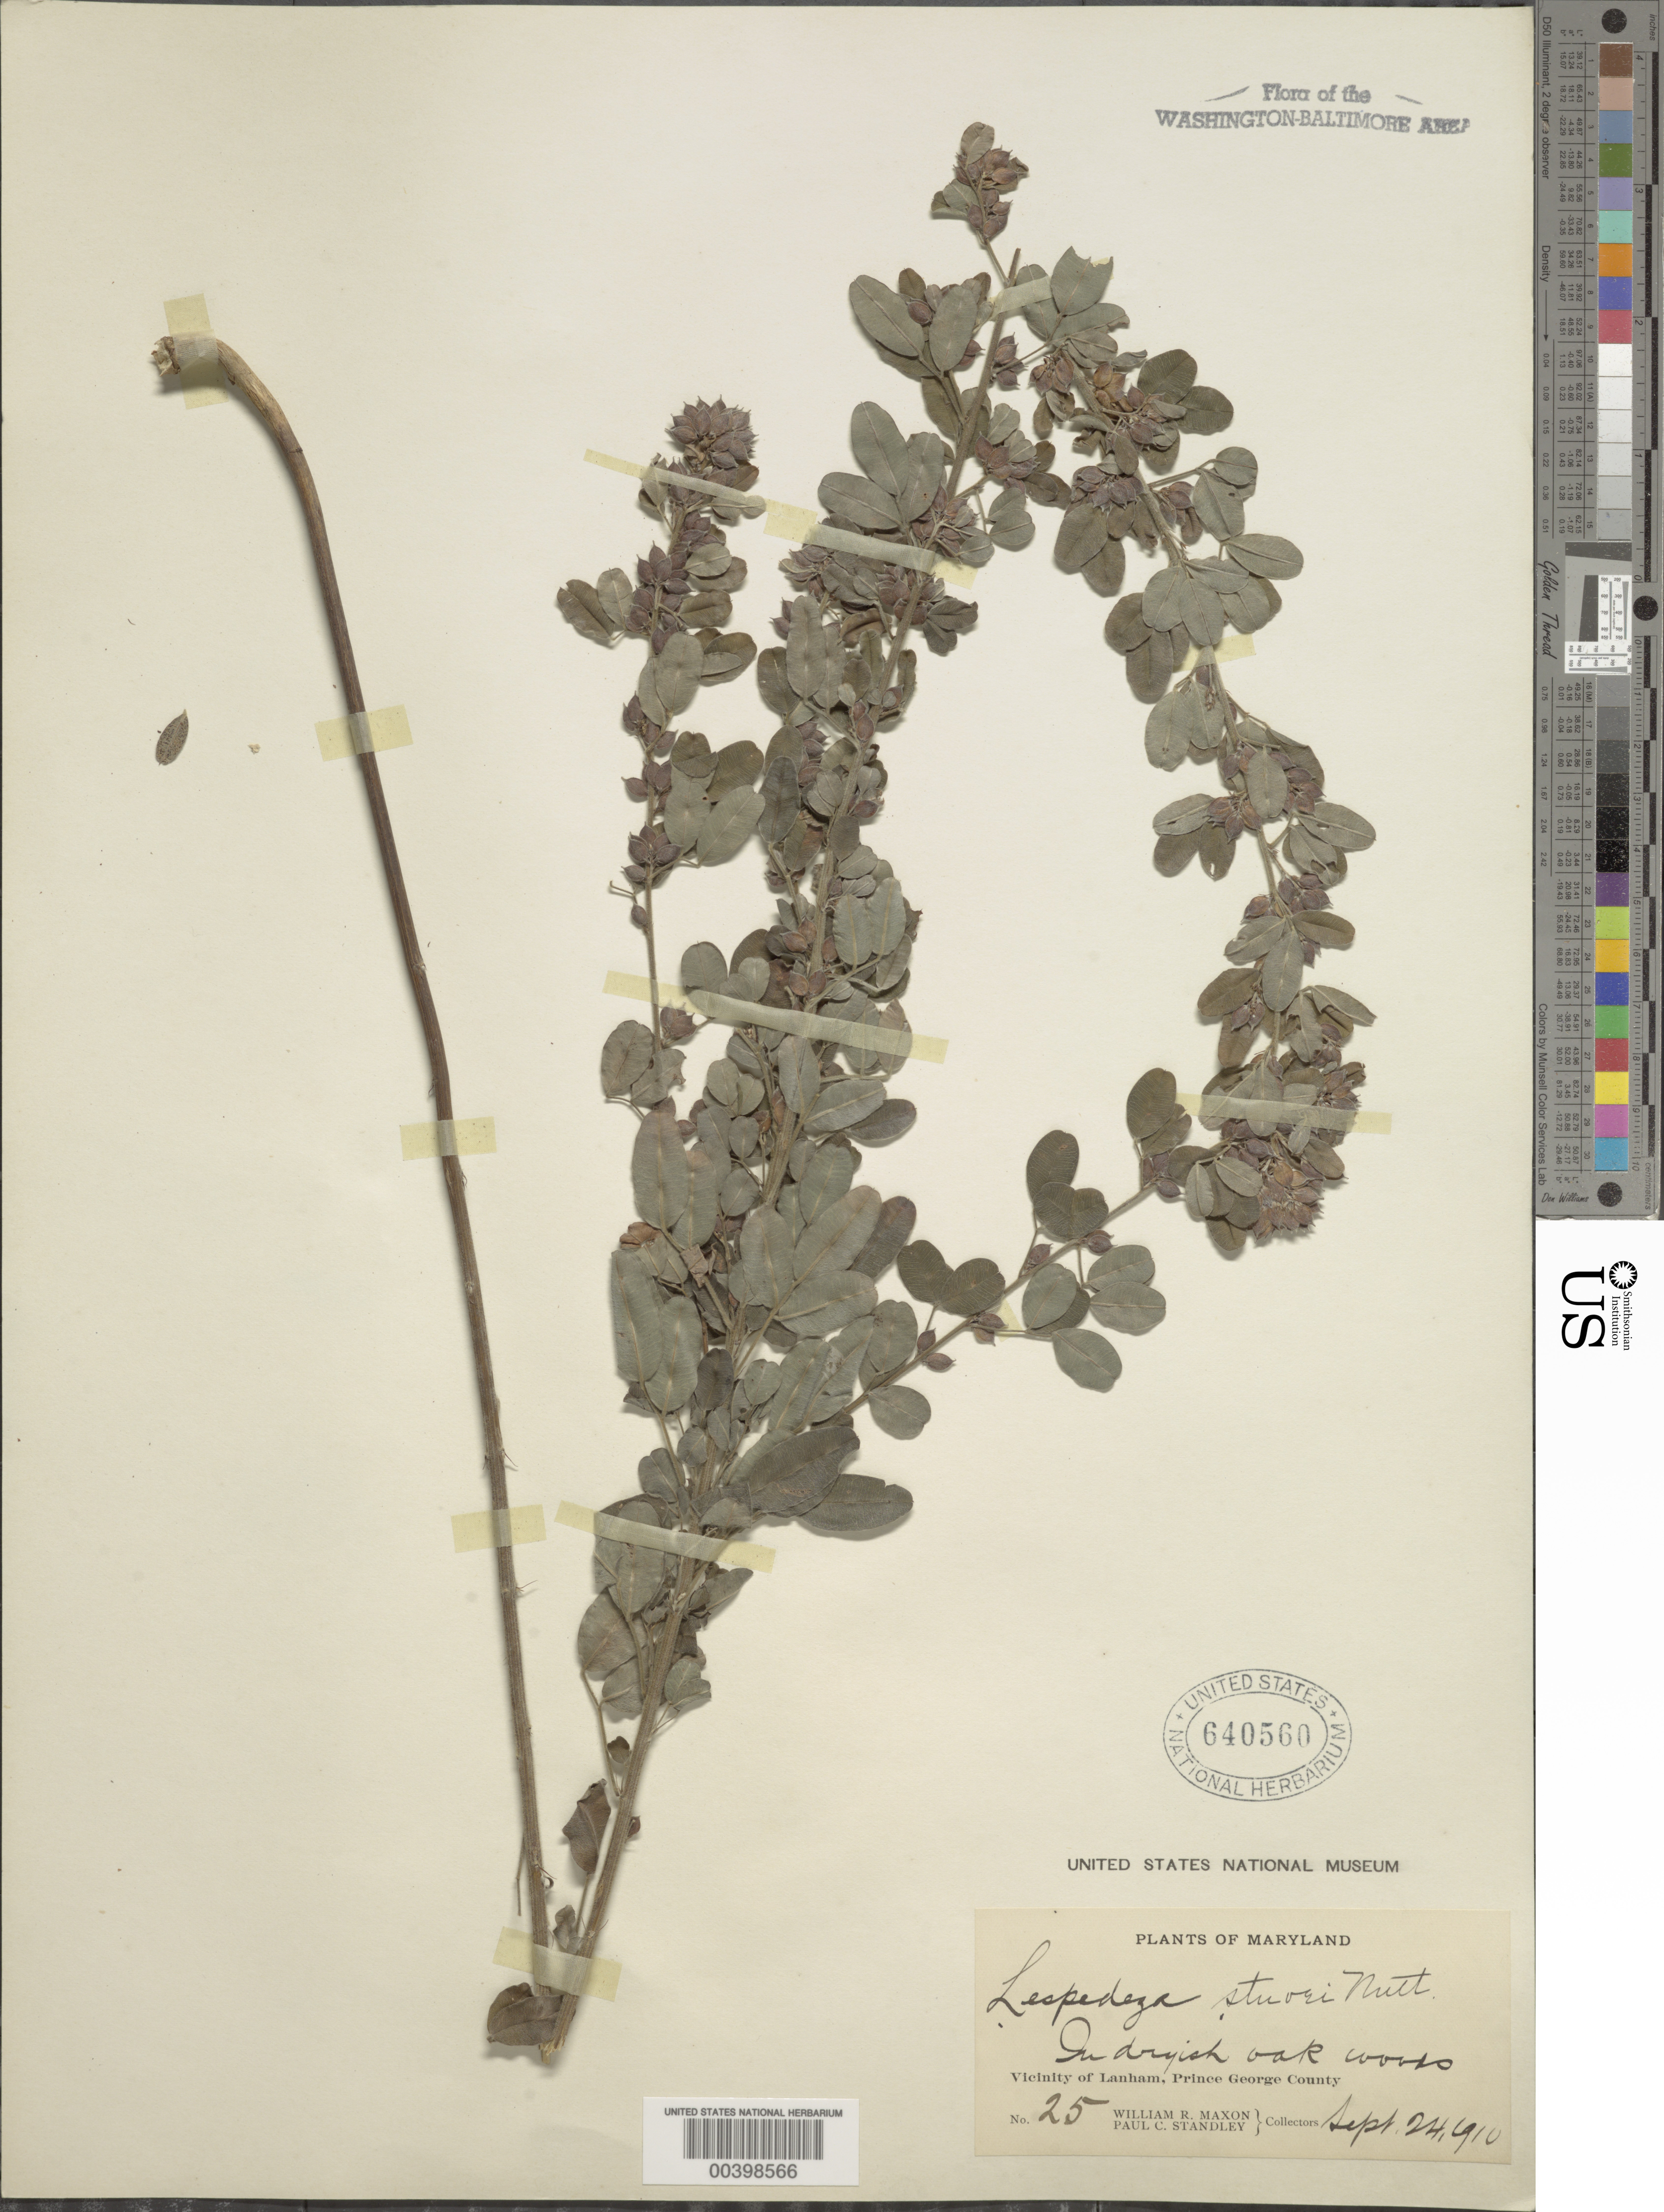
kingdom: Plantae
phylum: Tracheophyta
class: Magnoliopsida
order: Fabales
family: Fabaceae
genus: Lespedeza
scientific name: Lespedeza stuevei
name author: Nutt.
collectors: W. R. Maxon & P. C. Standley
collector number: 25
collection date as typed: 24 Sep 1910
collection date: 1910-09-24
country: United States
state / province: Maryland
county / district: Prince George's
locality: Lanham vicinity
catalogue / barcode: US 640560